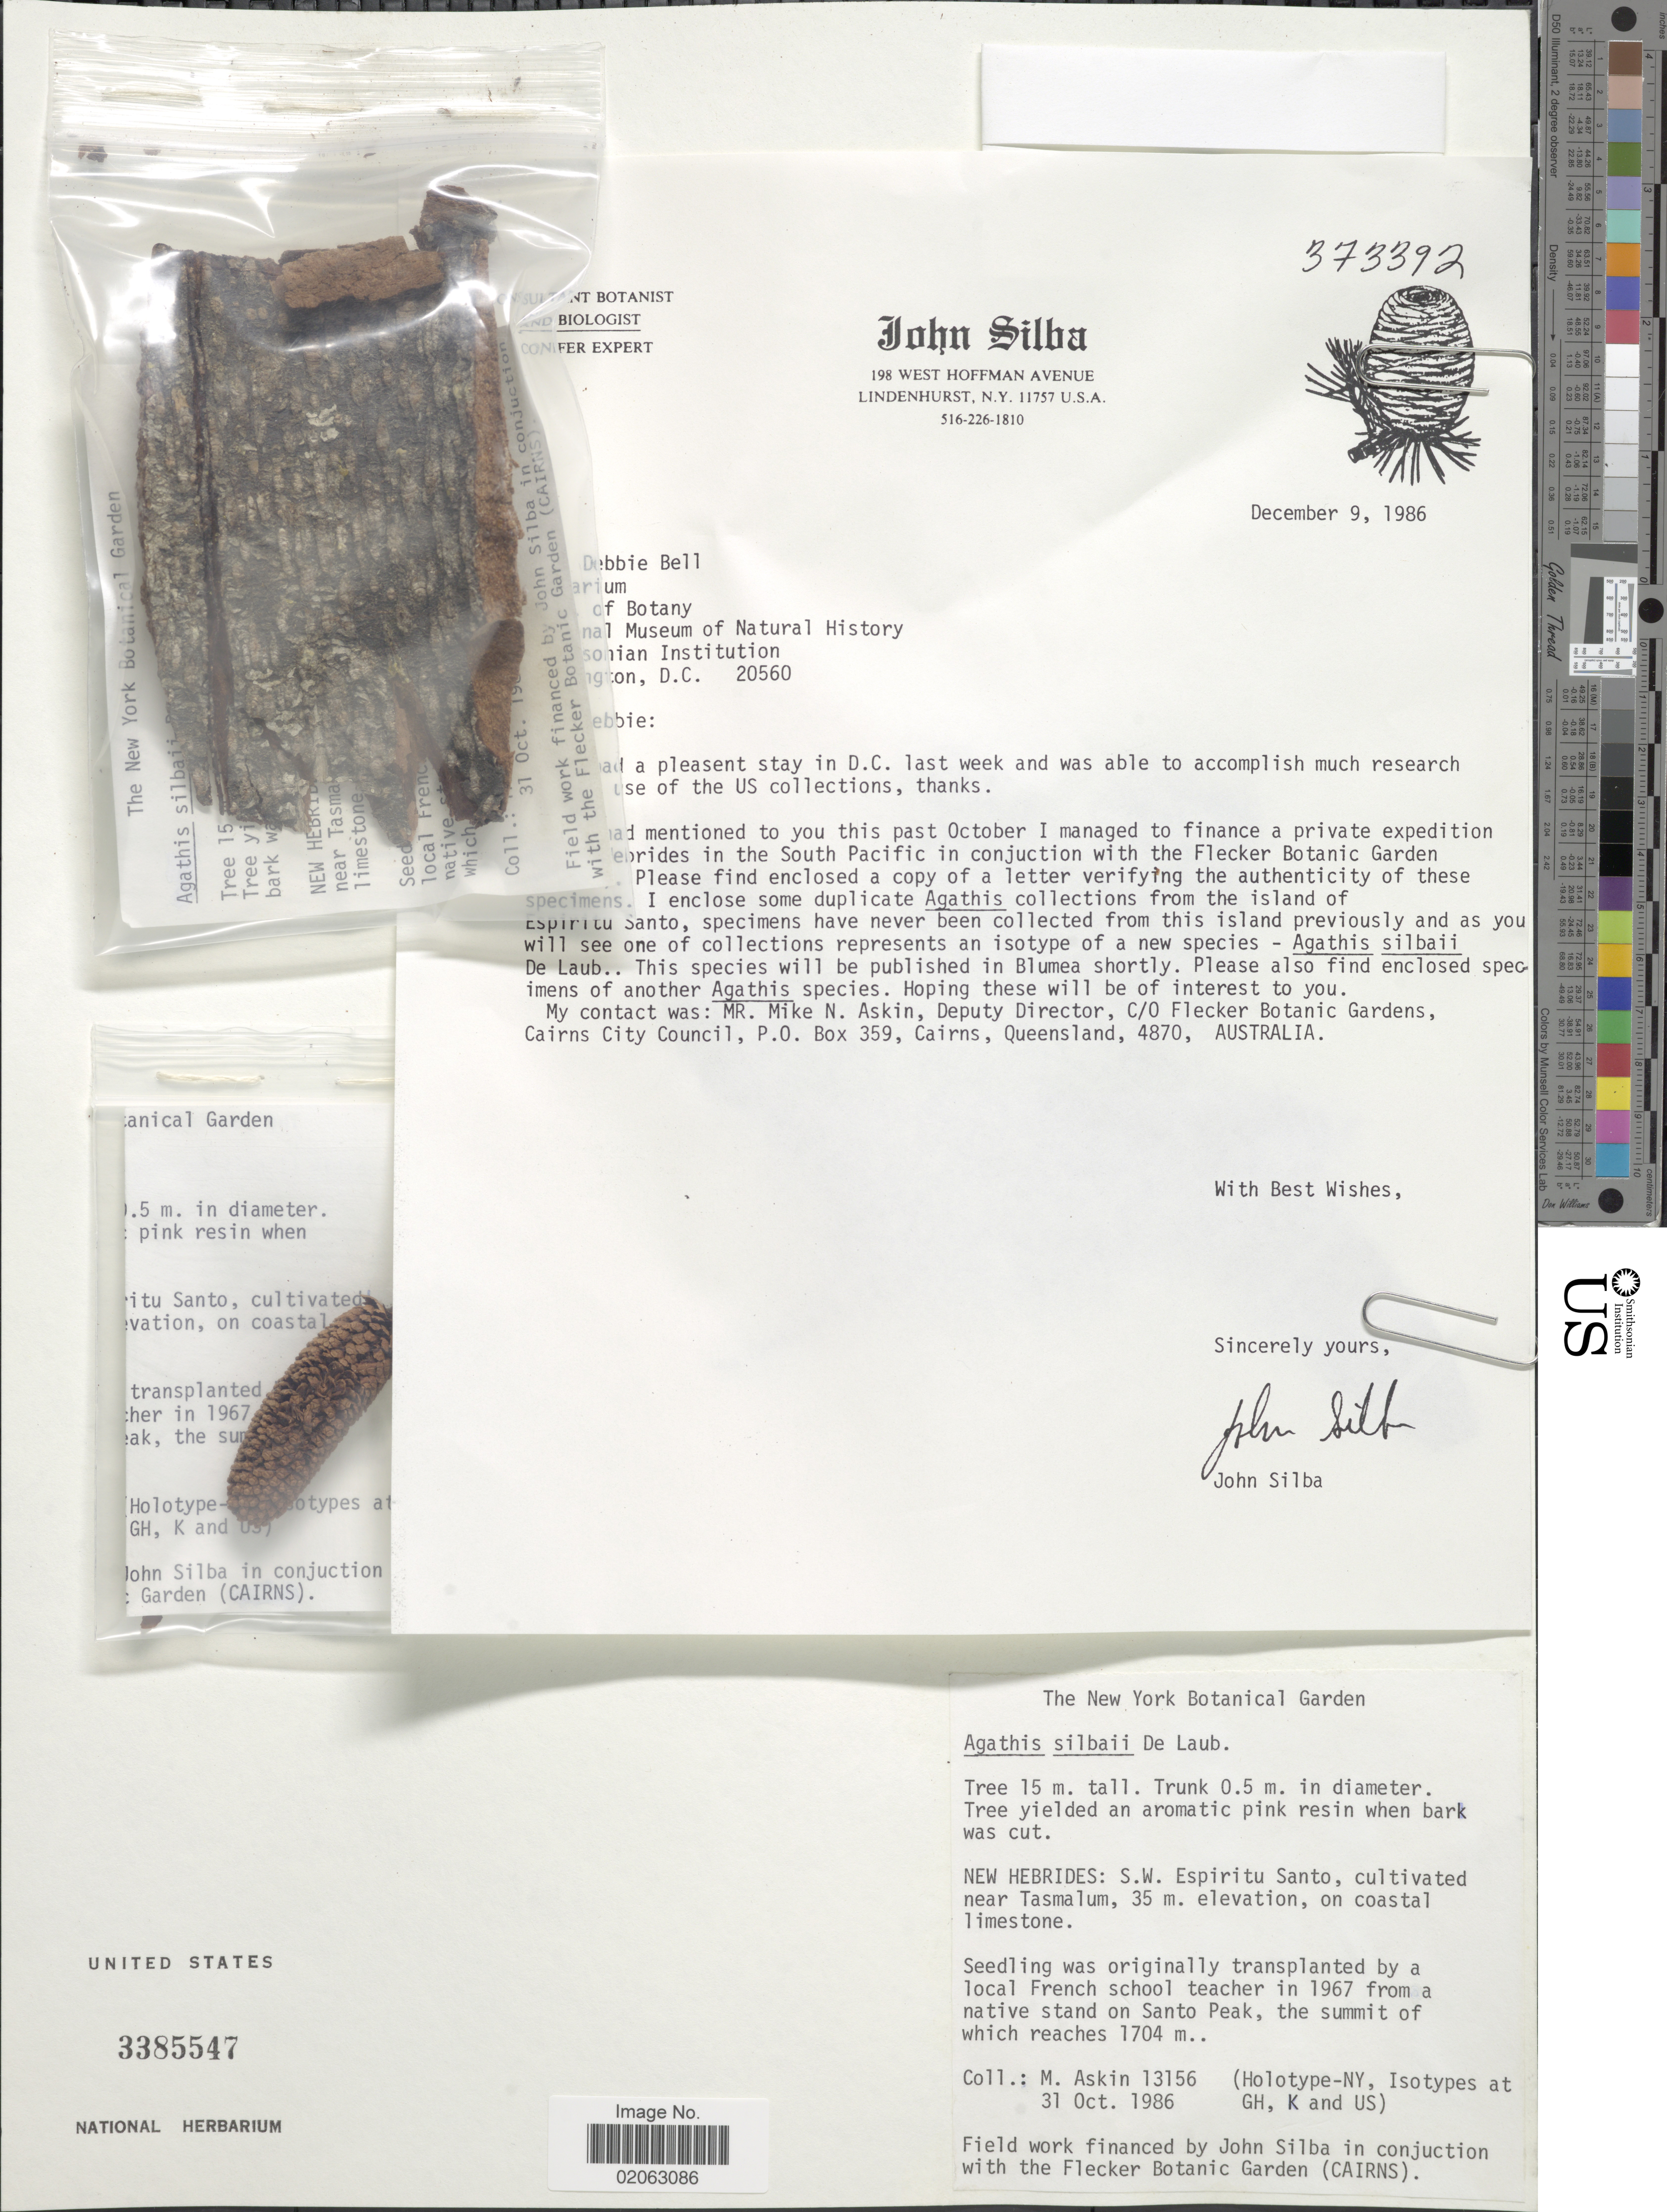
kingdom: Plantae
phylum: Tracheophyta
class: Pinopsida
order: Pinales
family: Araucariaceae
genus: Agathis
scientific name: Agathis silbae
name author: de Laub.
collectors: M. Askin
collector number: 13156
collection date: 1986-10-31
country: Vanuatu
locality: New Hebrides: S.W. Espiritu Santo, cultivated near Tasmalum, on coastal limestone.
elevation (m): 35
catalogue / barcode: US 3385547